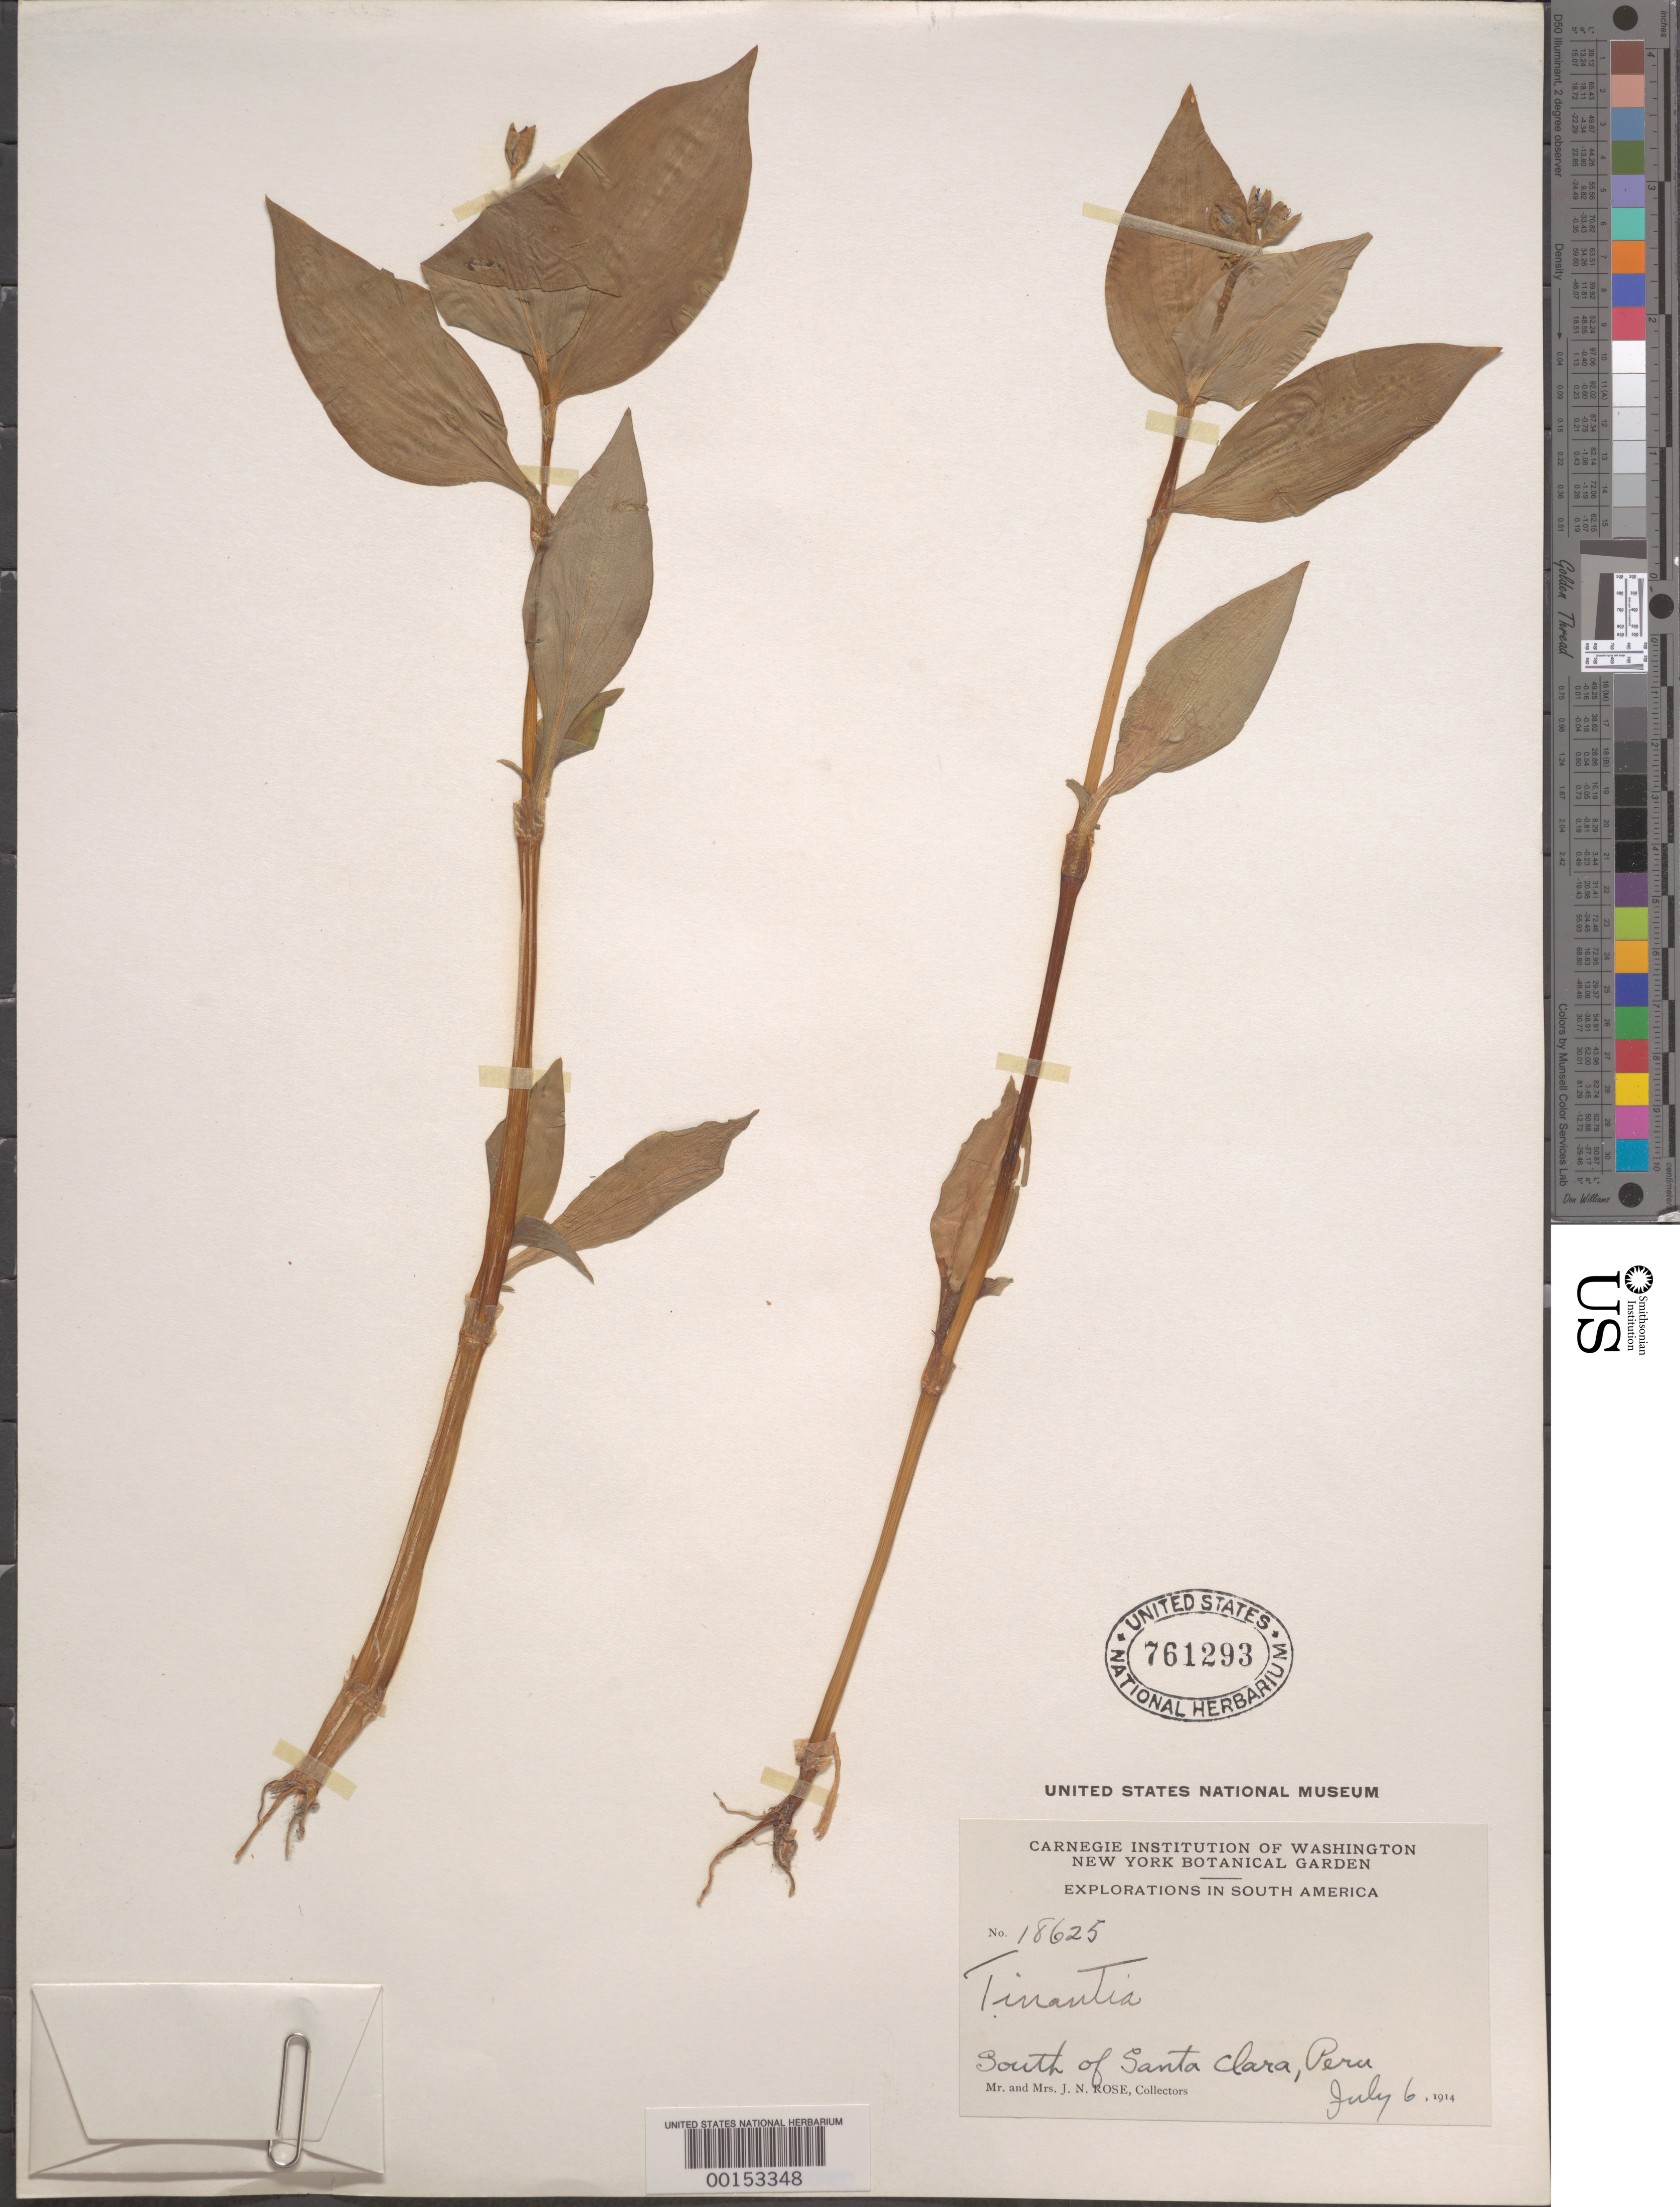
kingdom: Plantae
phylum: Tracheophyta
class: Liliopsida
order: Commelinales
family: Commelinaceae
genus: Tinantia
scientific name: Tinantia erecta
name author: (Jacq.) Fenzl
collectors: J. N. Rose & J. N. Rose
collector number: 18625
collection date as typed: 06 Jul 1914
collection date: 1914-07-06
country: Peru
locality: S of Santa Clara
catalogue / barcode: US 761293